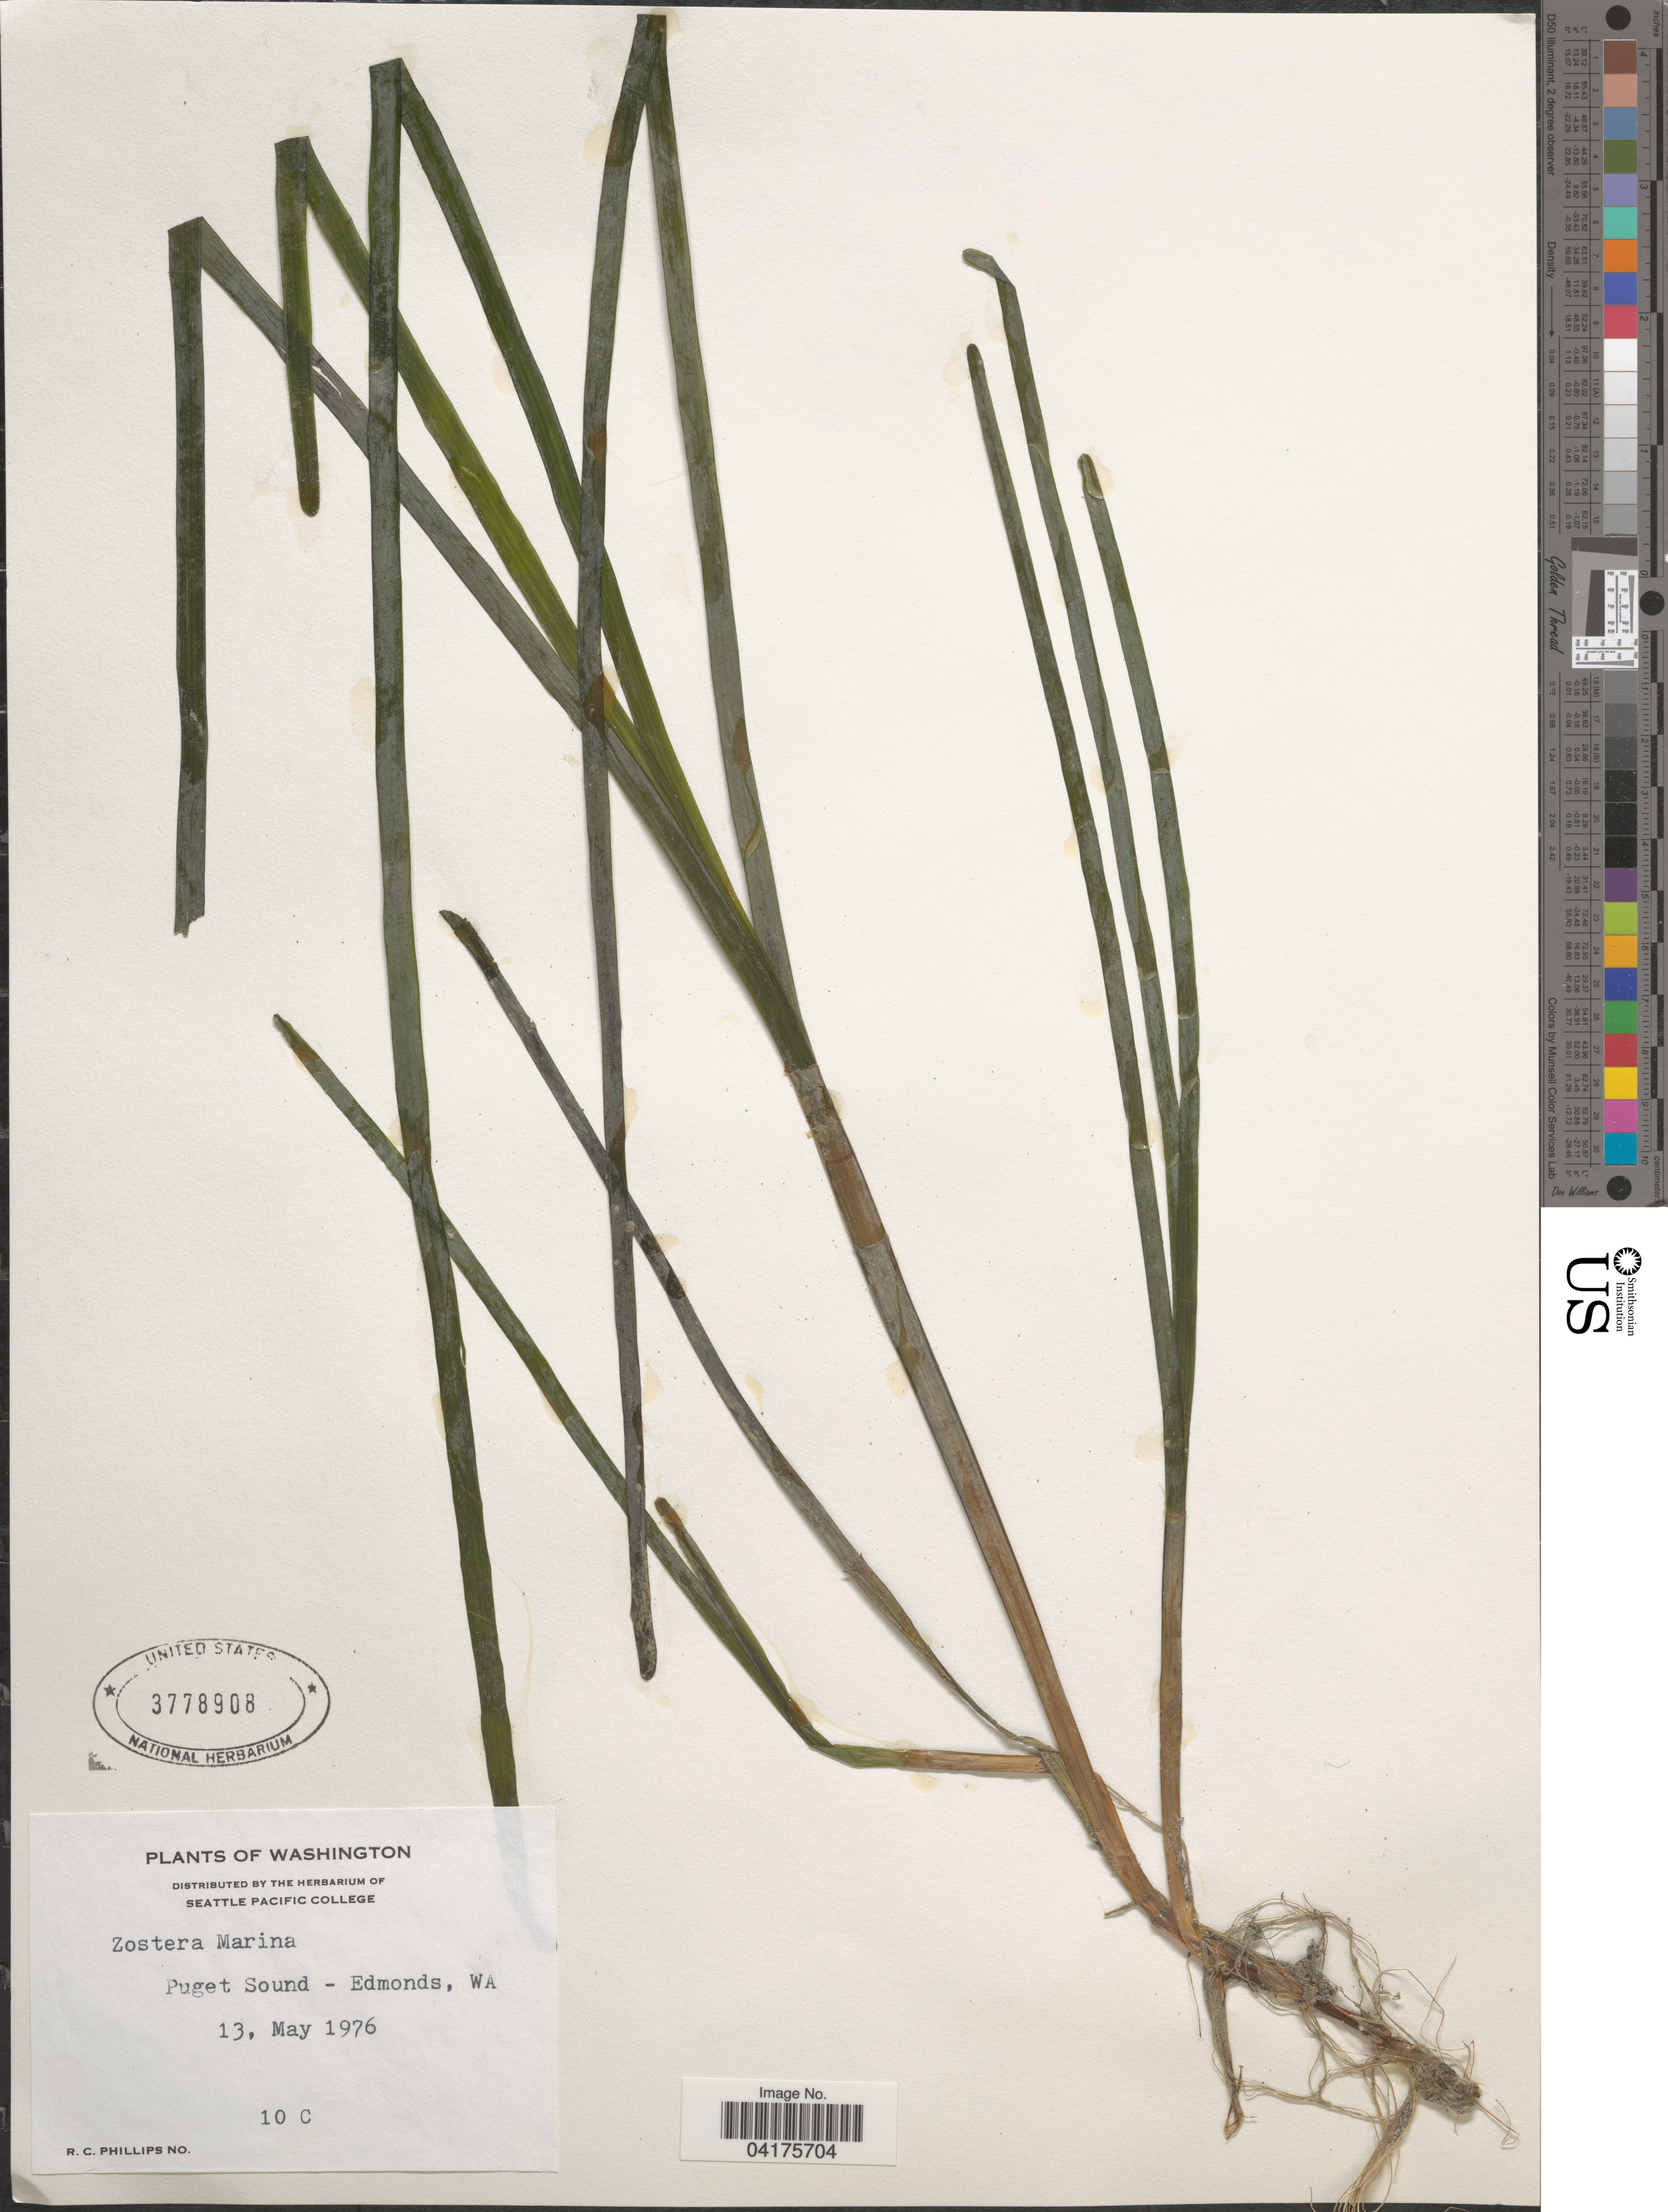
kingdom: Plantae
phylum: Tracheophyta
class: Liliopsida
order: Alismatales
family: Zosteraceae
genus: Zostera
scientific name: Zostera marina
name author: L.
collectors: R. C. Phillips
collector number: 10C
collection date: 1976-05-13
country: United States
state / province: Washington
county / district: King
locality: Puget Sound - Edmonds.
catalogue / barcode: US 3778908